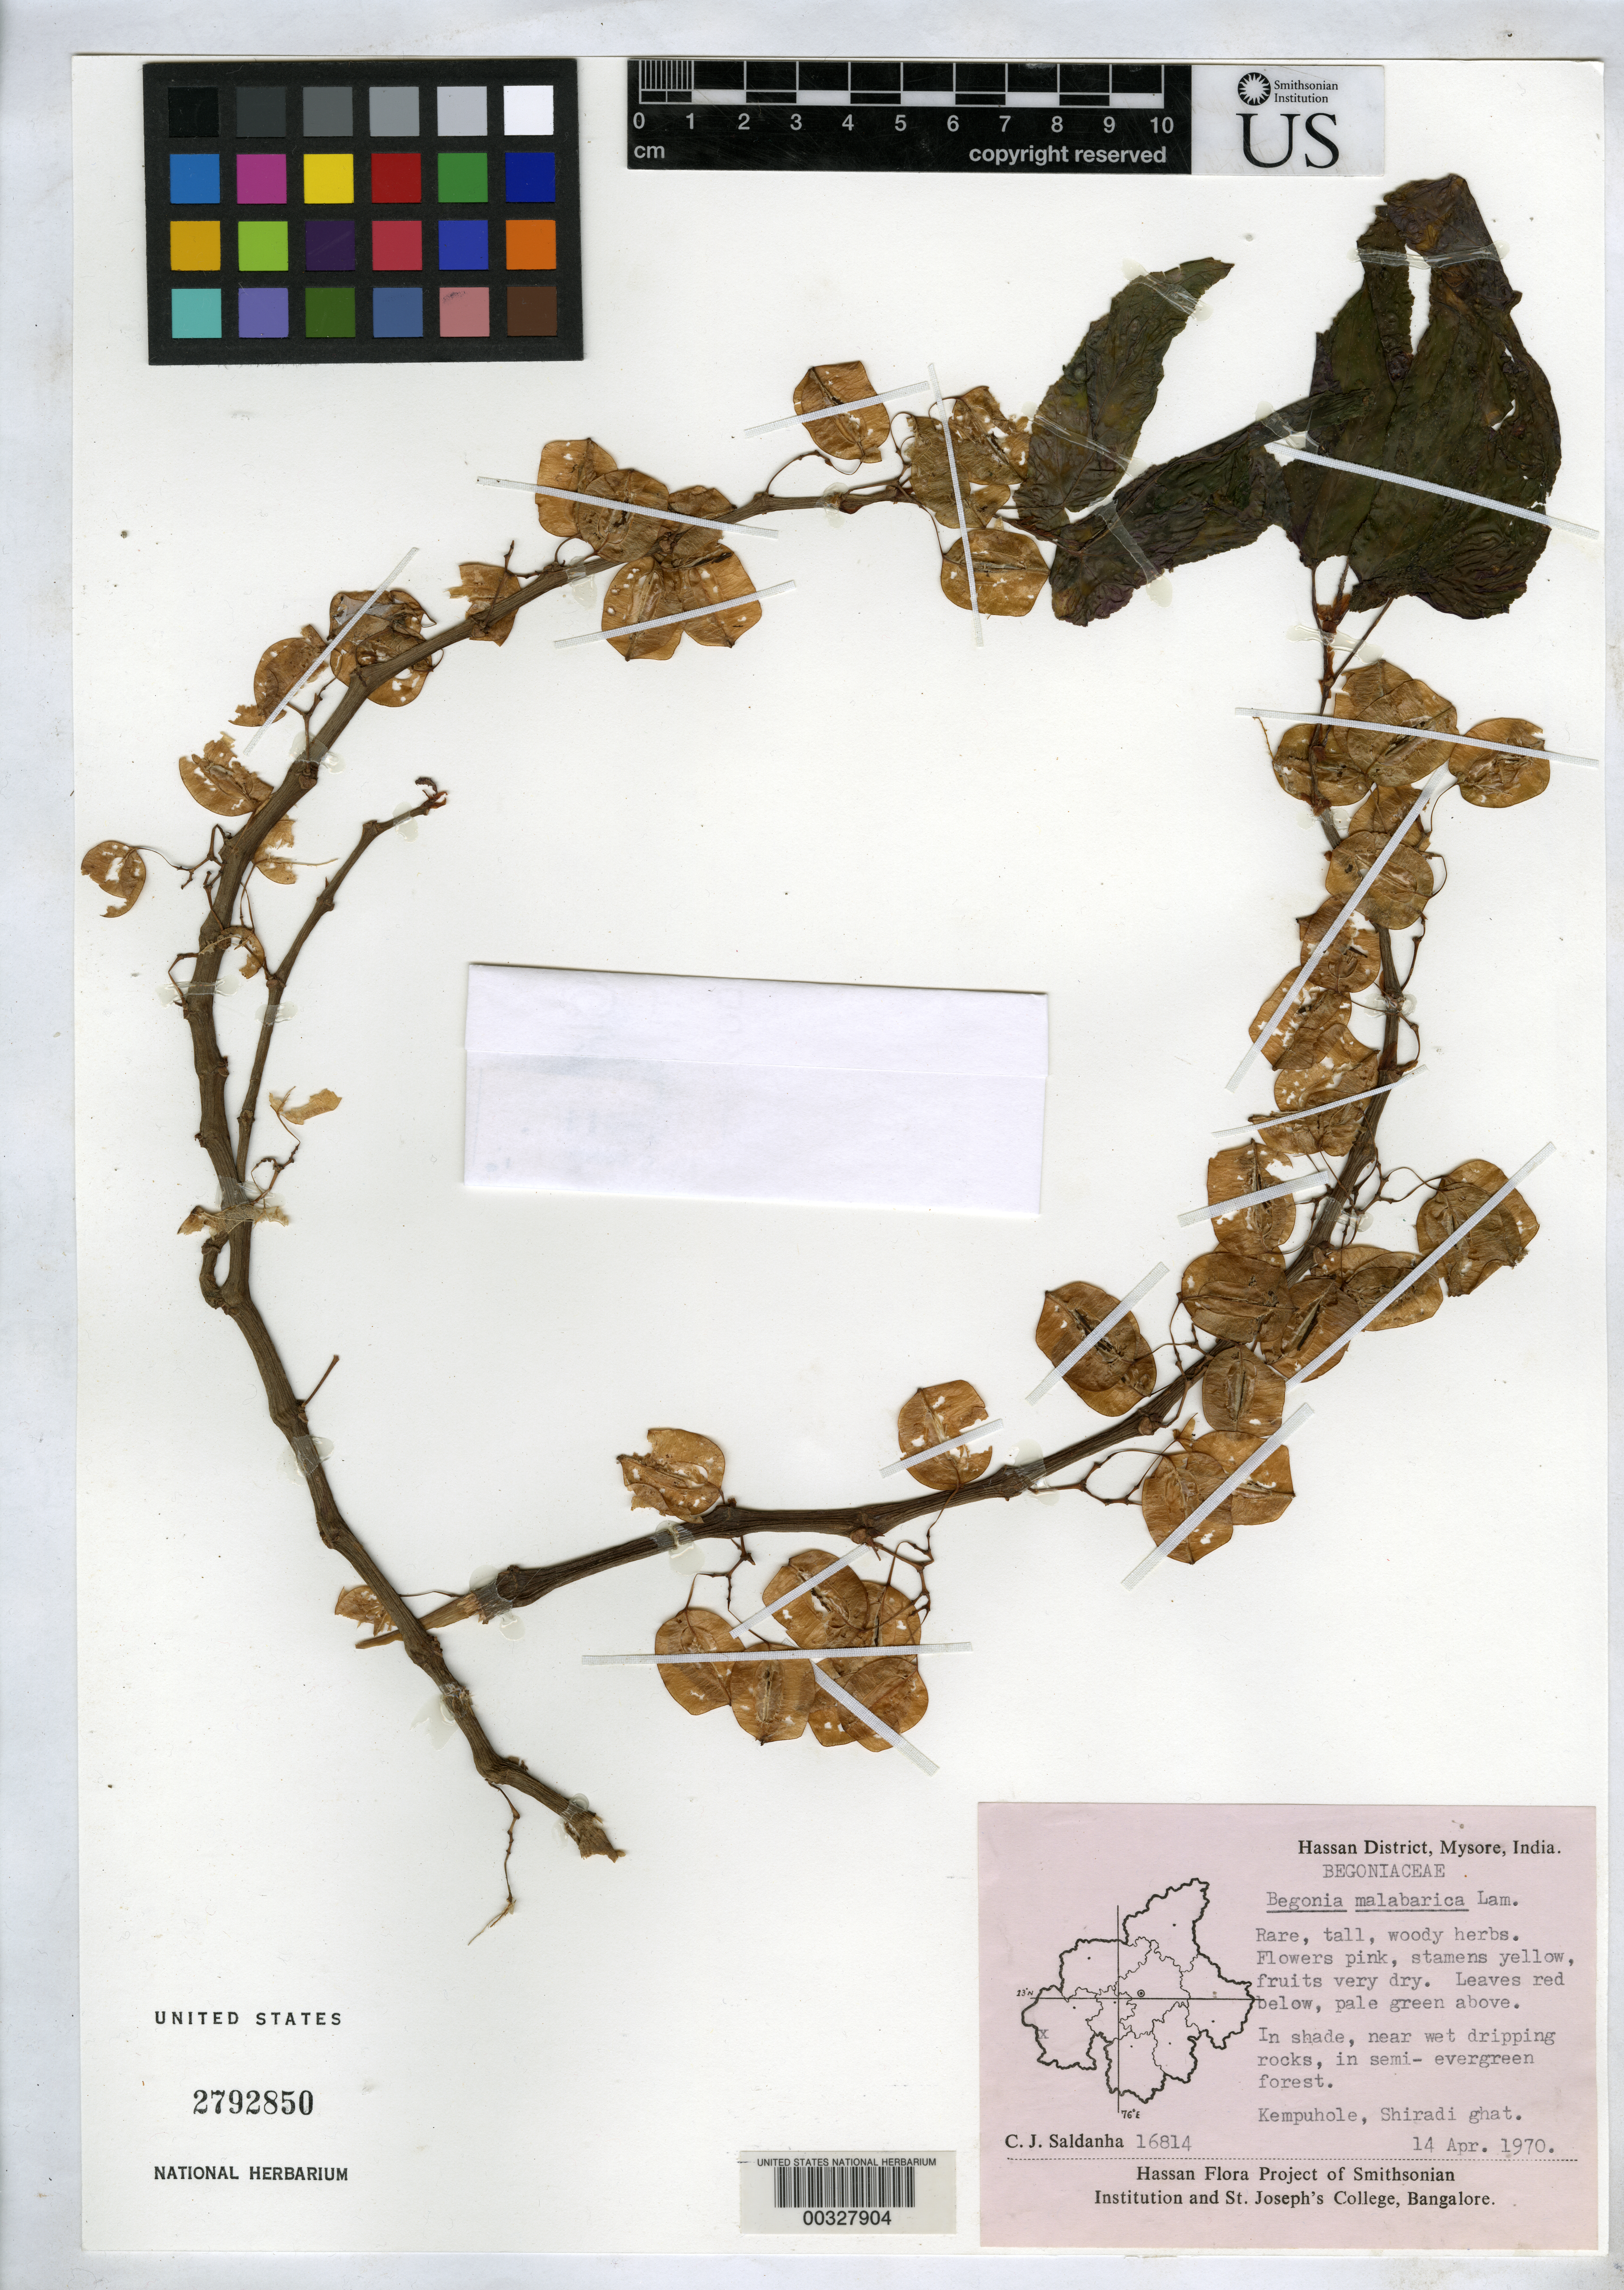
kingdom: Plantae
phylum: Tracheophyta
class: Magnoliopsida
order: Cucurbitales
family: Begoniaceae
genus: Begonia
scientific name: Begonia malabarica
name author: Lam.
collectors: C. J. Saldanha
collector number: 16814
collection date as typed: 14 Apr 1970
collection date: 1970-04-14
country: India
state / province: Karnataka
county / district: Hassan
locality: Kempuhole, shiradi ghat, mysore state [mysore state = karnataka.]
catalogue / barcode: US 2792850